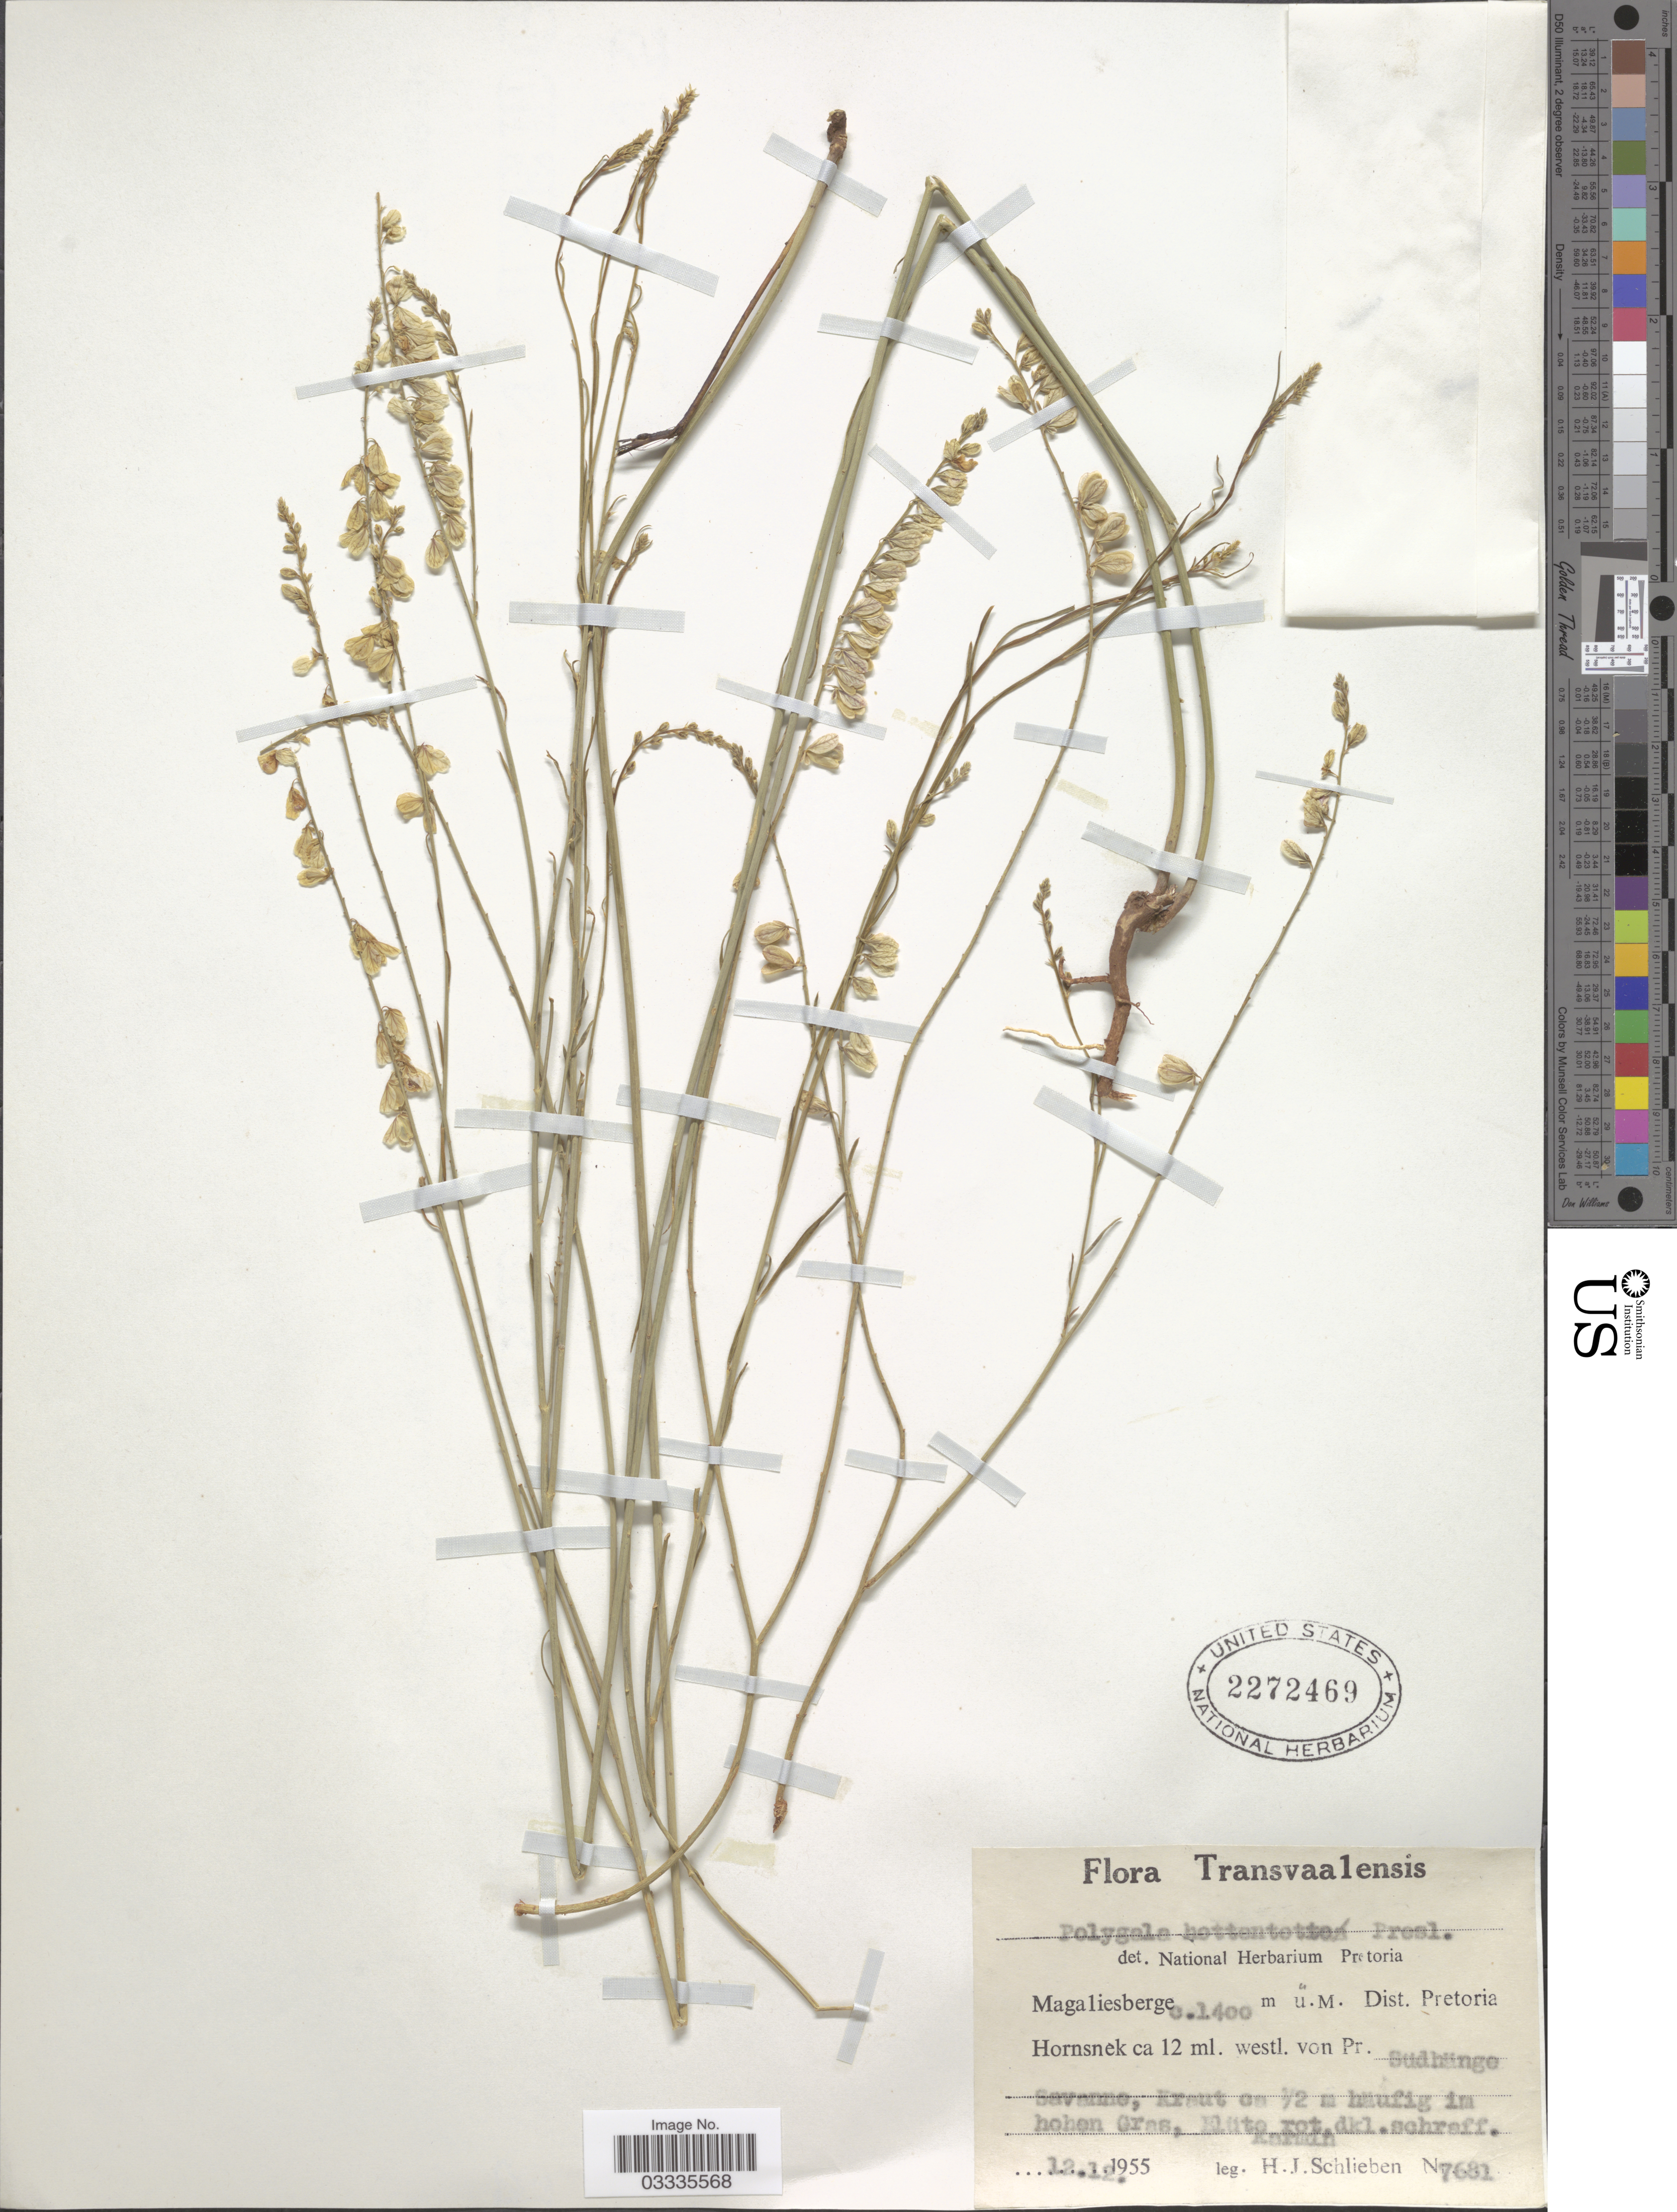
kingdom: Plantae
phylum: Tracheophyta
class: Magnoliopsida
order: Fabales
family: Polygalaceae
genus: Polygala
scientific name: Polygala hottentotta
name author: C. Presl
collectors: H. J. Schlieben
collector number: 7681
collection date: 1955-12-12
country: South Africa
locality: Tranvaalensis. Magaliesberge. U.M. Dist. Pretoria. Hornsnek ca 12 ml. westl. von Pr. Südhänge.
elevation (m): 1400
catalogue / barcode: US 2272469